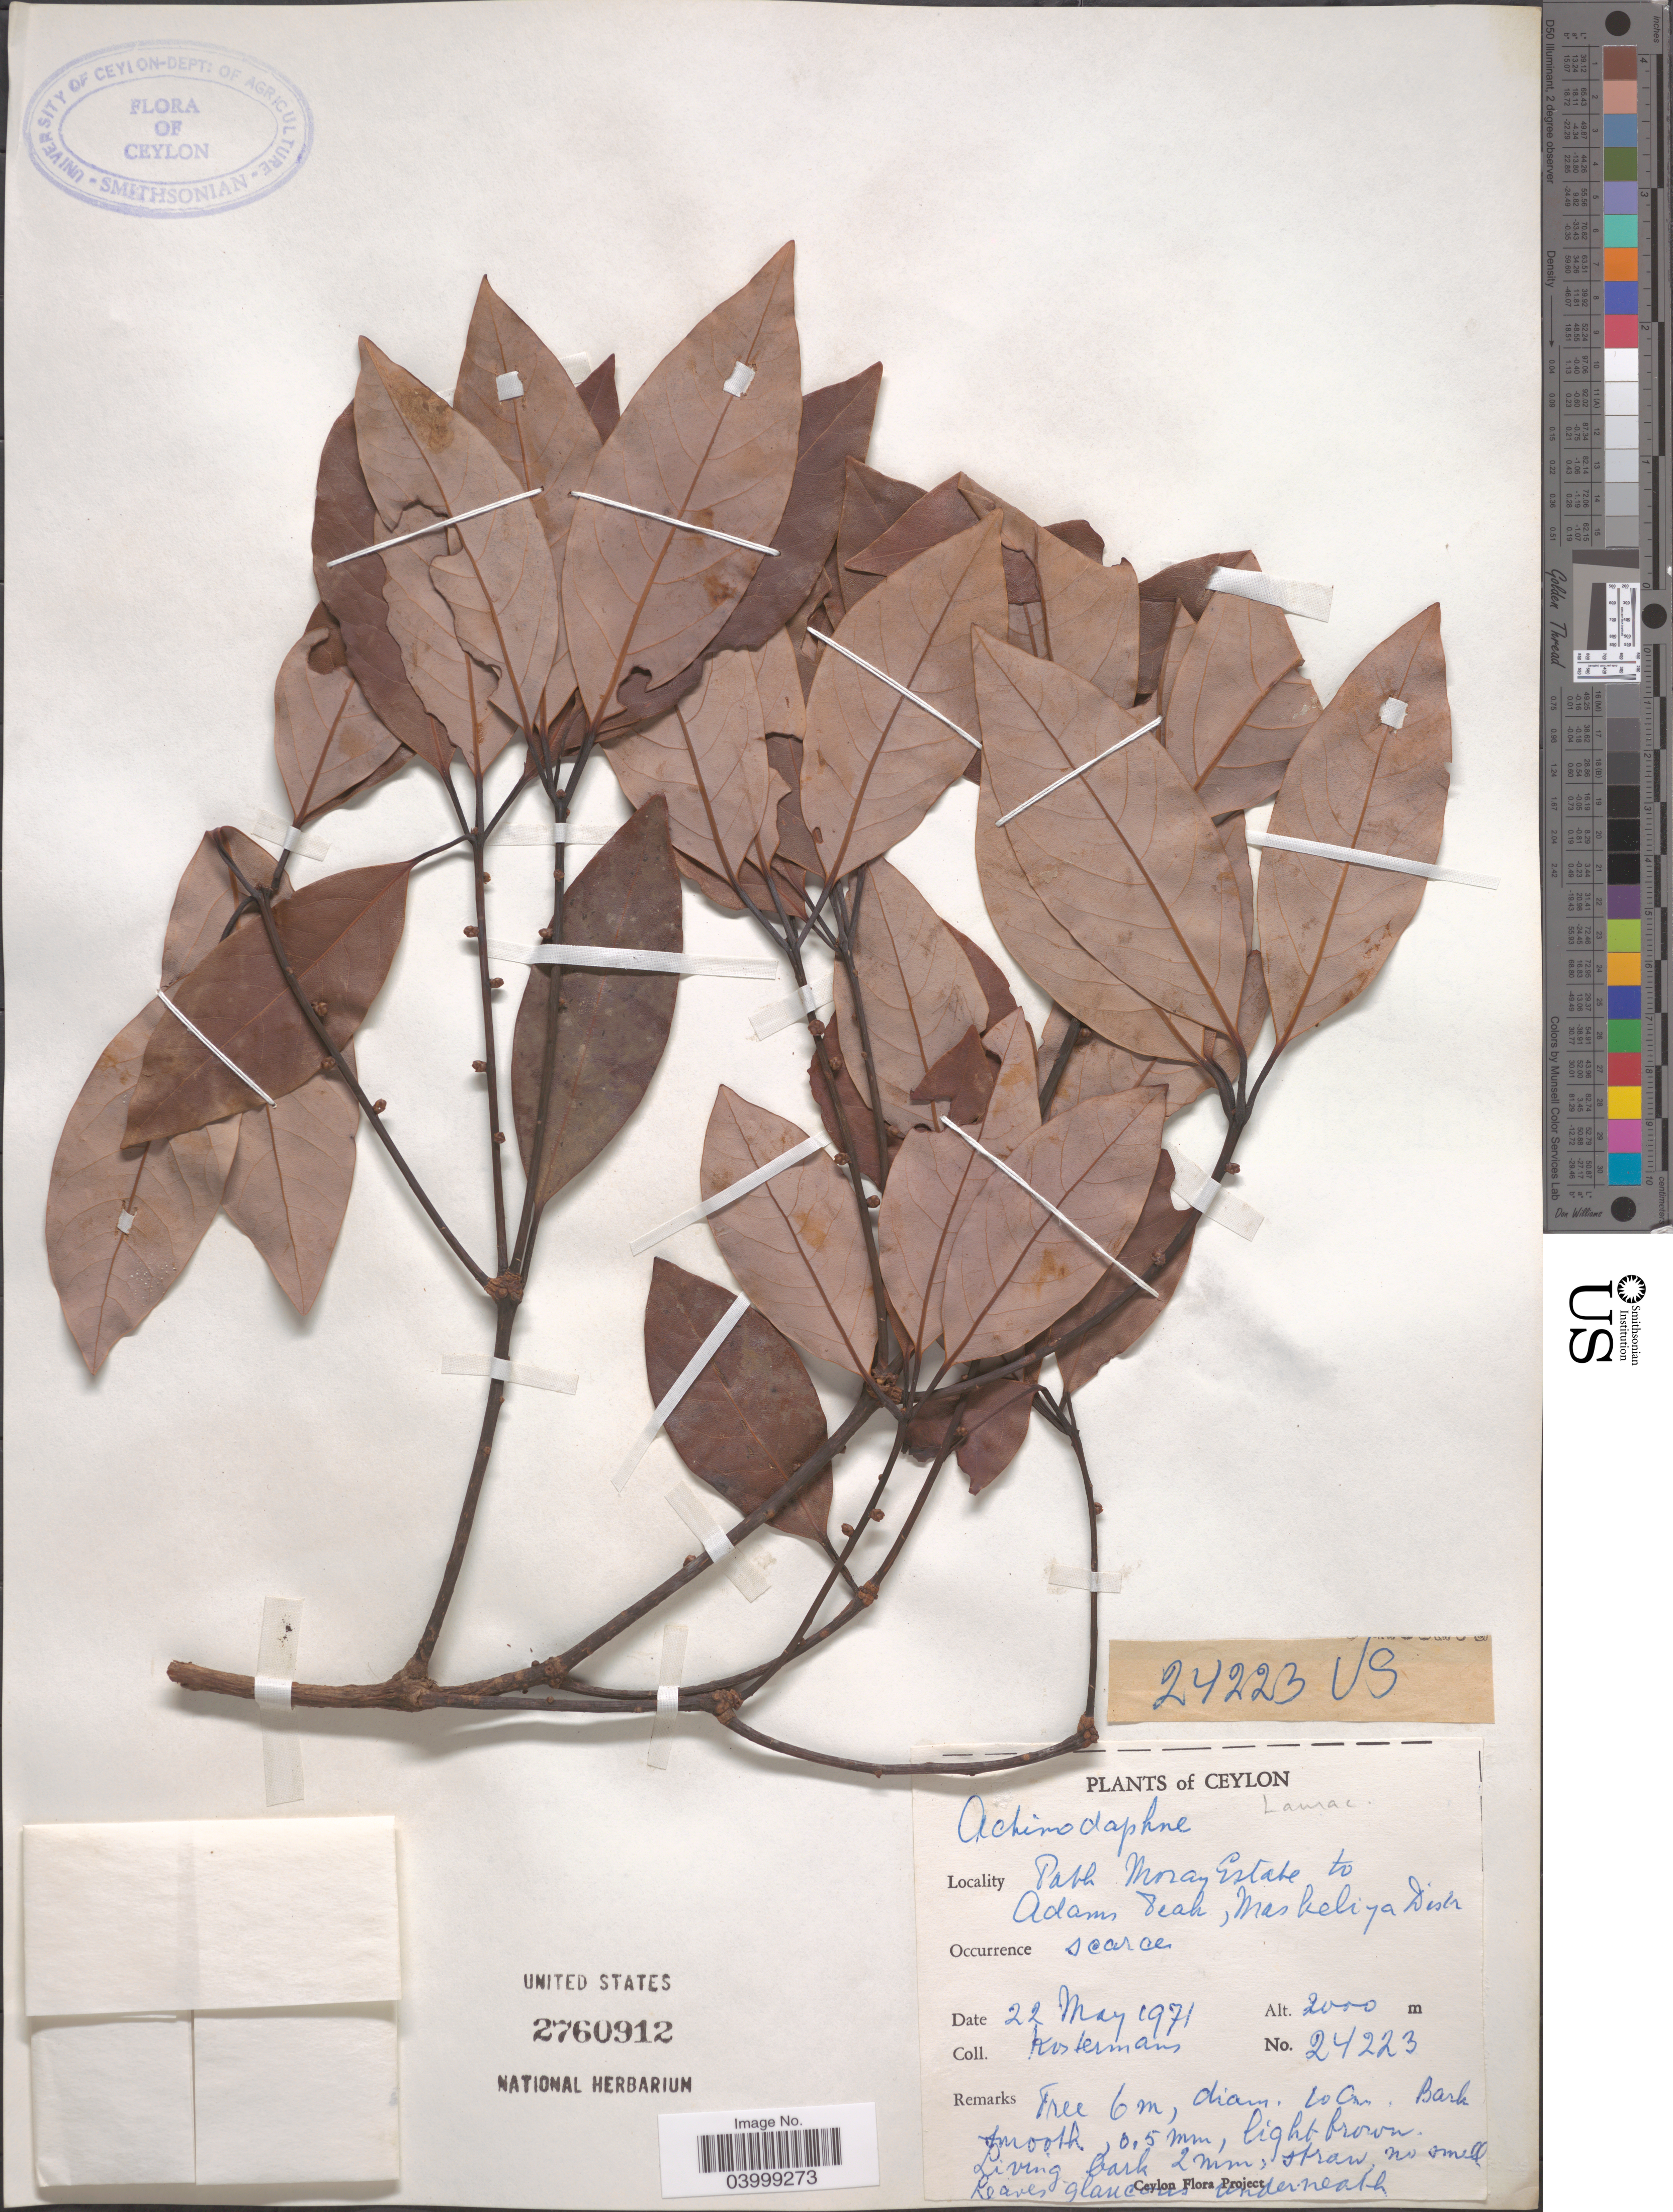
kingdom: Plantae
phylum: Tracheophyta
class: Magnoliopsida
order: Laurales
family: Lauraceae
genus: Actinodaphne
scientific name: Actinodaphne sp.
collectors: Kostermans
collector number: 24223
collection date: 1971-05-22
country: Sri Lanka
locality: Ceylon. Path Moray Estate to Adams Peak, Maskeliya Distr.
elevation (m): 2000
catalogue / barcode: US 2760912